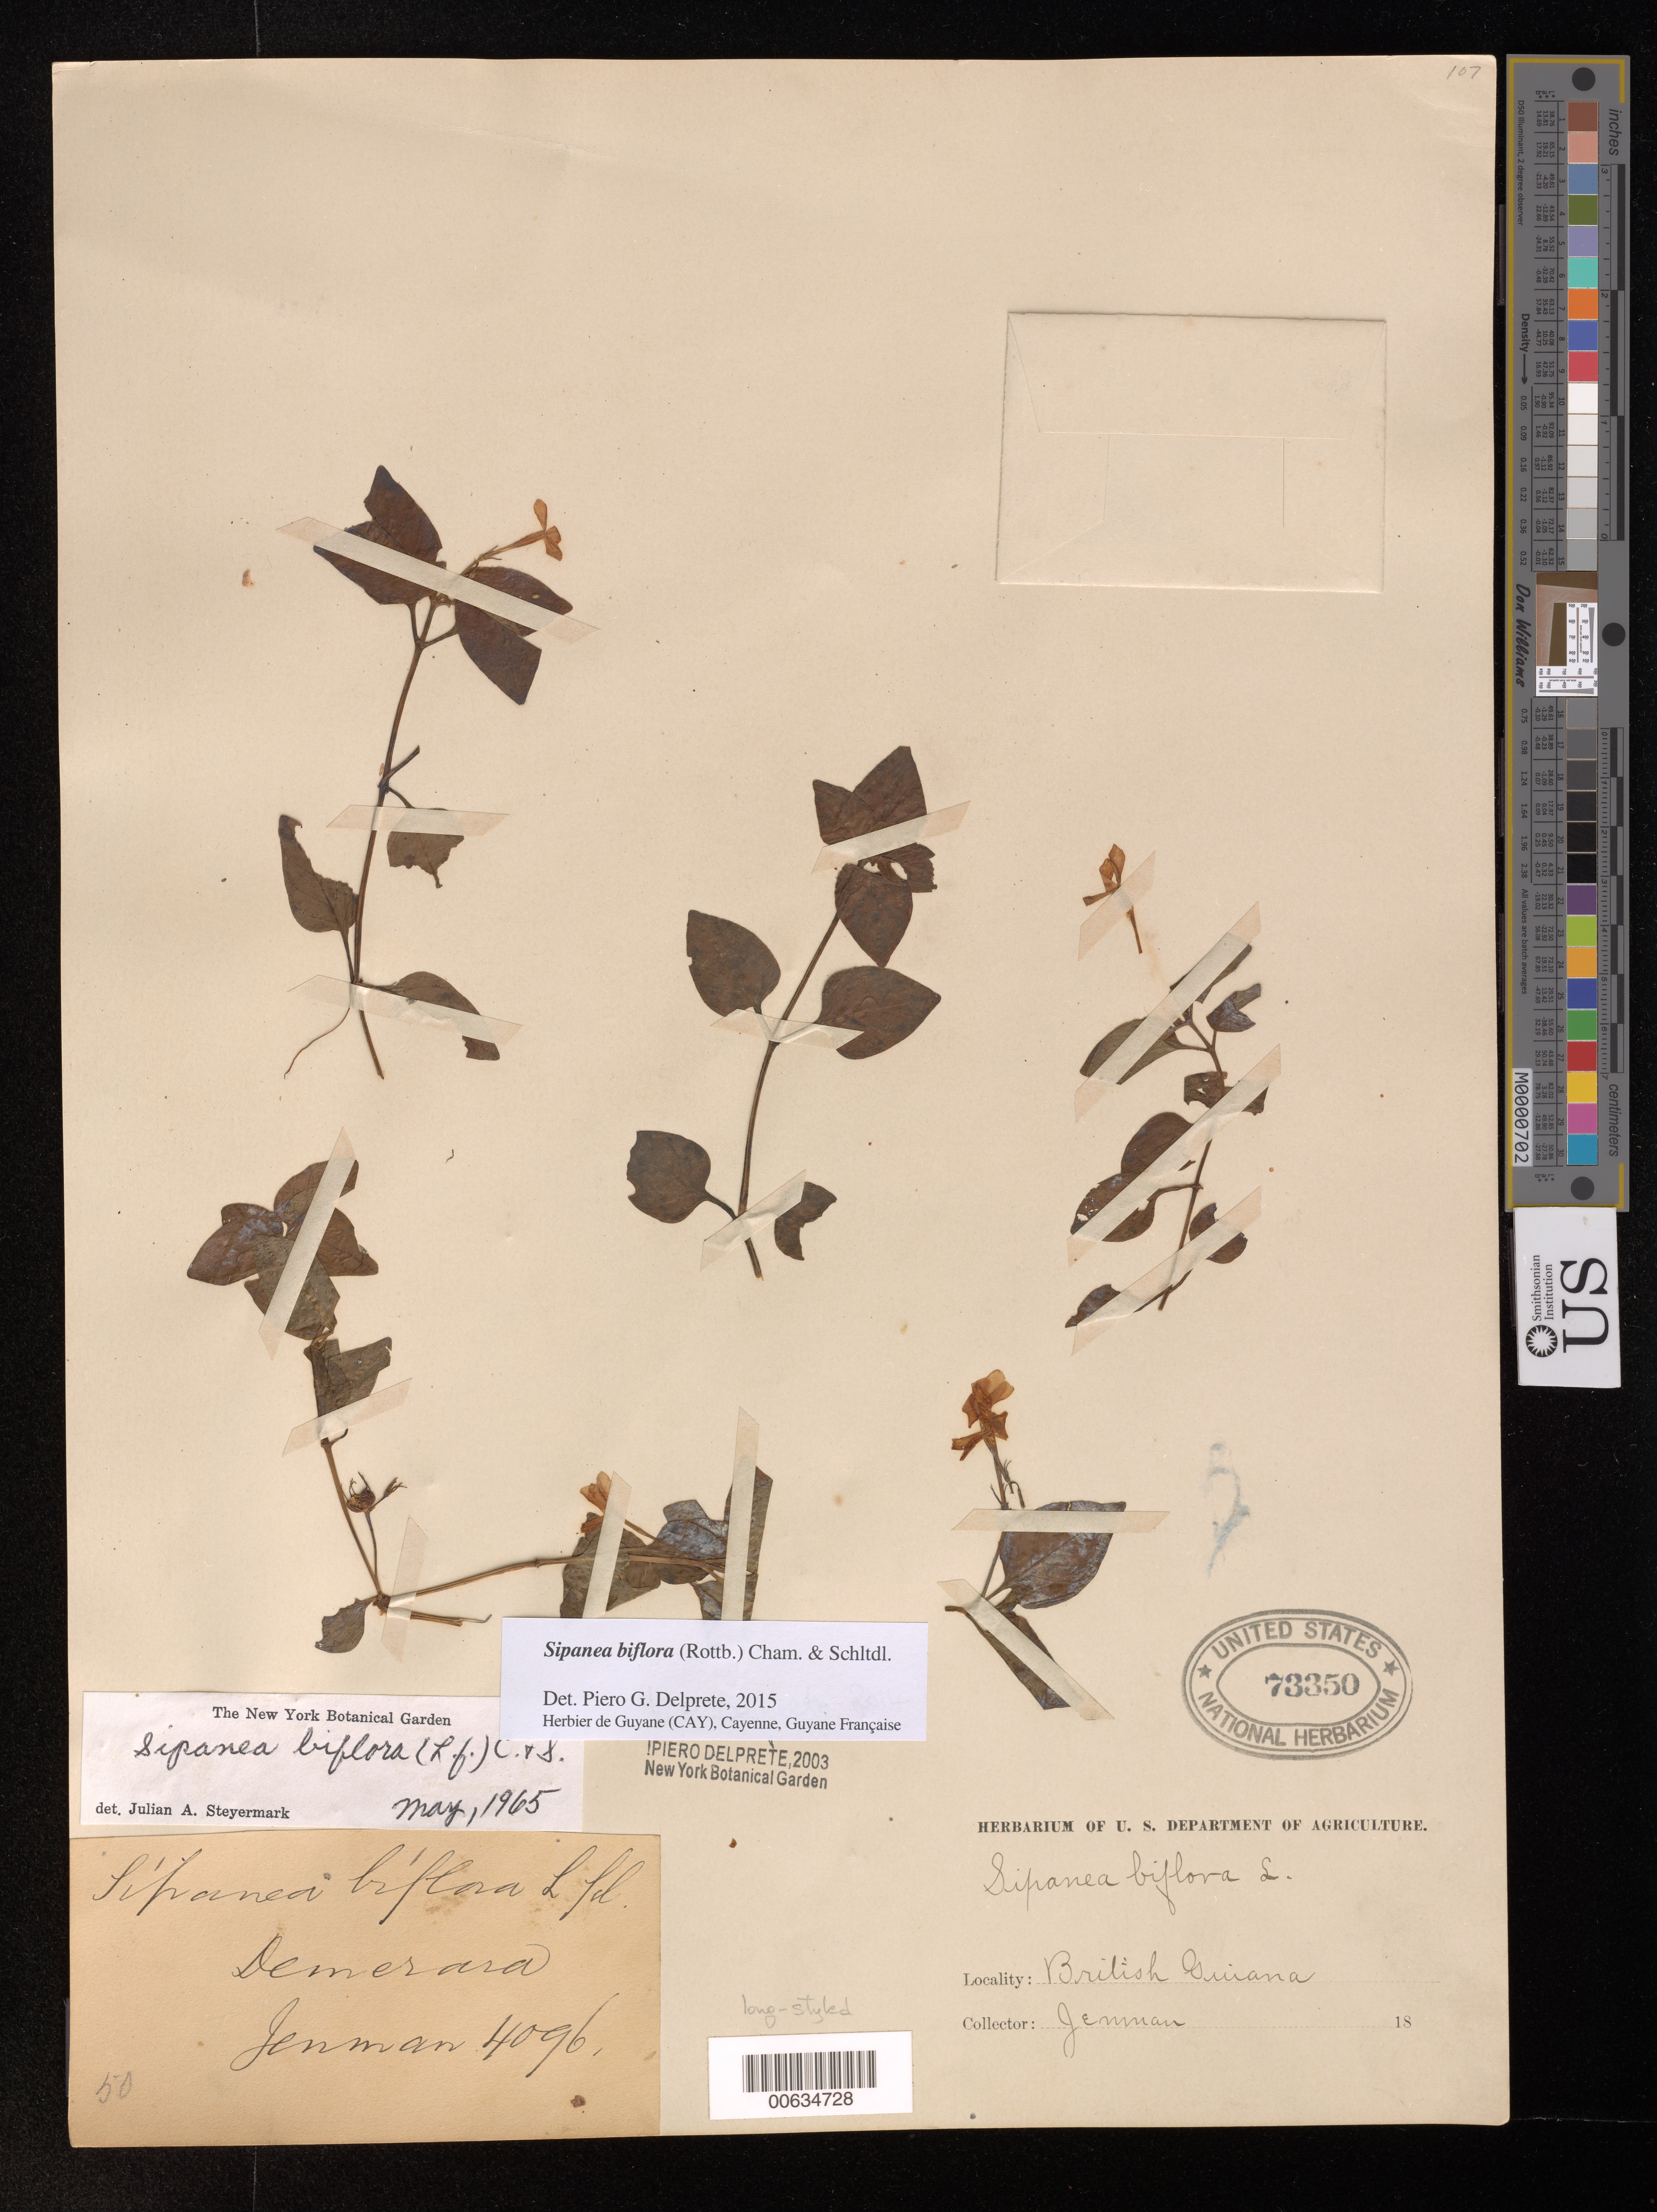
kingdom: Plantae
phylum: Tracheophyta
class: Magnoliopsida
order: Gentianales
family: Rubiaceae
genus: Sipanea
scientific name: Sipanea biflora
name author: (L. f.) Cham. & Schltdl.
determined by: Steyermark, Julian A., (VEN)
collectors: G. S. Jenman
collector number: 4096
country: Guyana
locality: Demerara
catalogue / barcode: US 73350